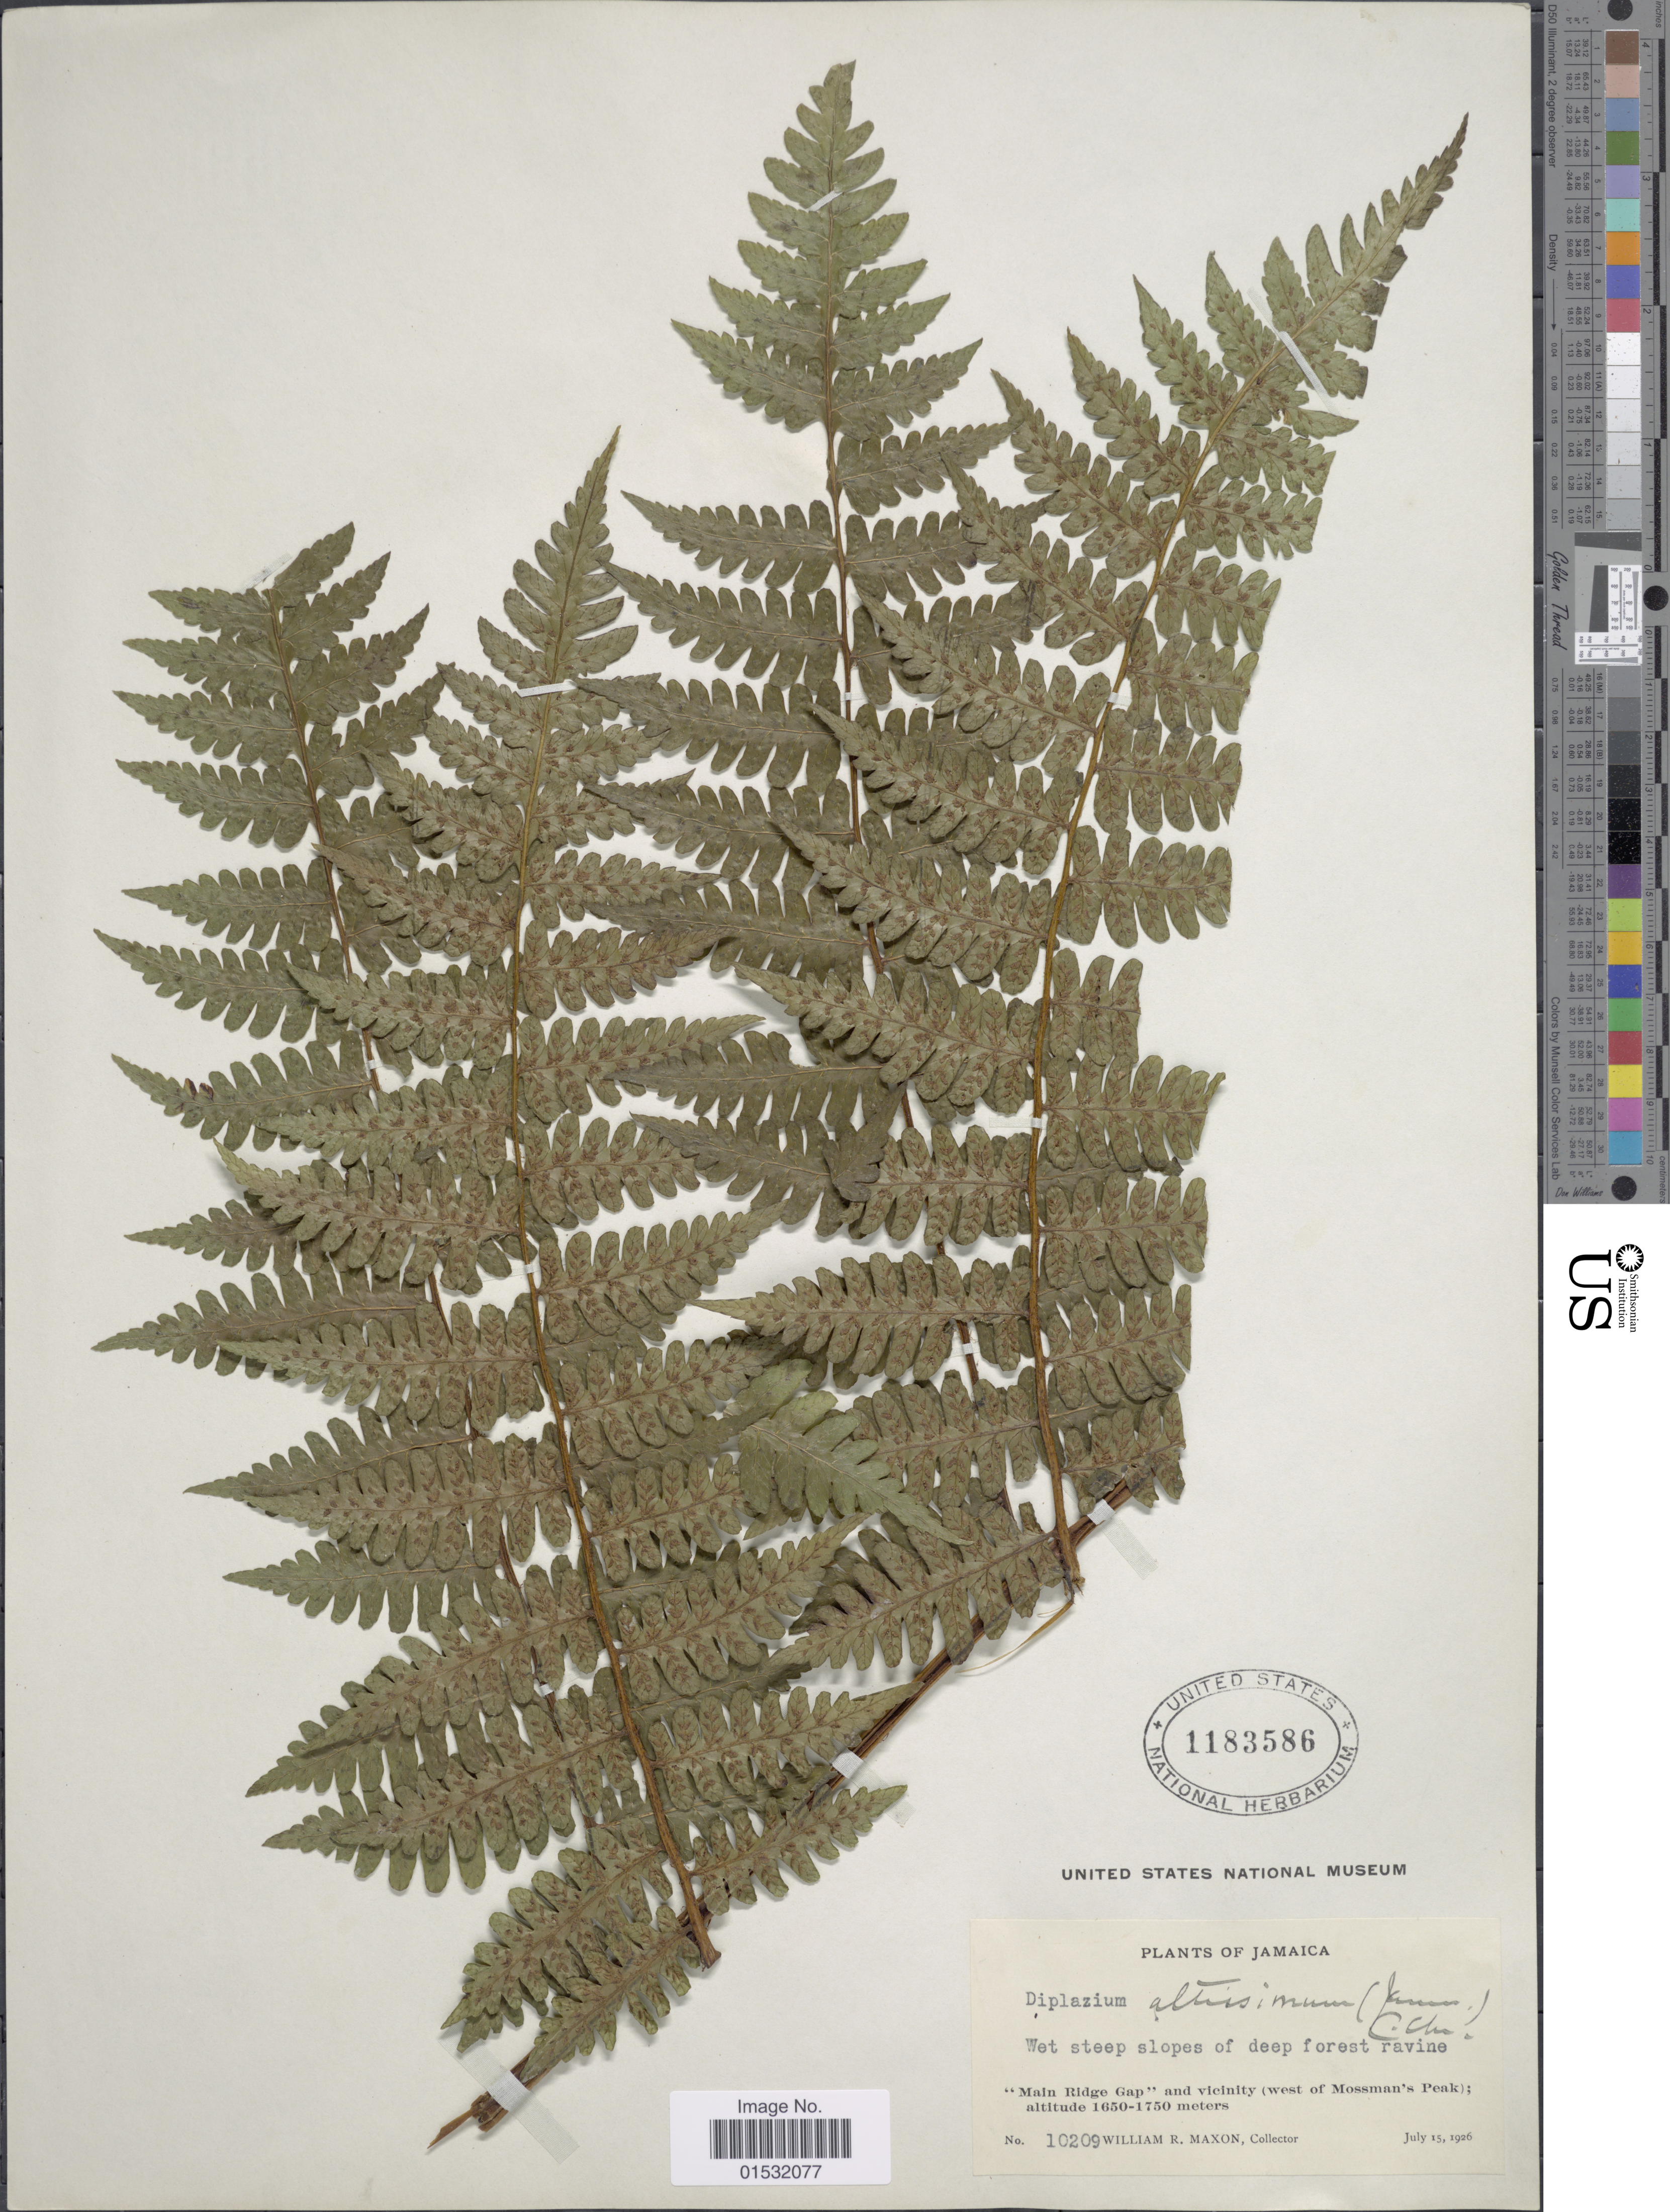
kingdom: Plantae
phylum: Tracheophyta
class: Polypodiopsida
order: Polypodiales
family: Athyriaceae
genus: Diplazium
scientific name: Diplazium altissimum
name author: (Jenman) C. Chr.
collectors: W. R. Maxon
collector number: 10209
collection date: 1926-07-15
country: Jamaica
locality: Main Ridge Gap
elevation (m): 1650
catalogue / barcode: US 1183586